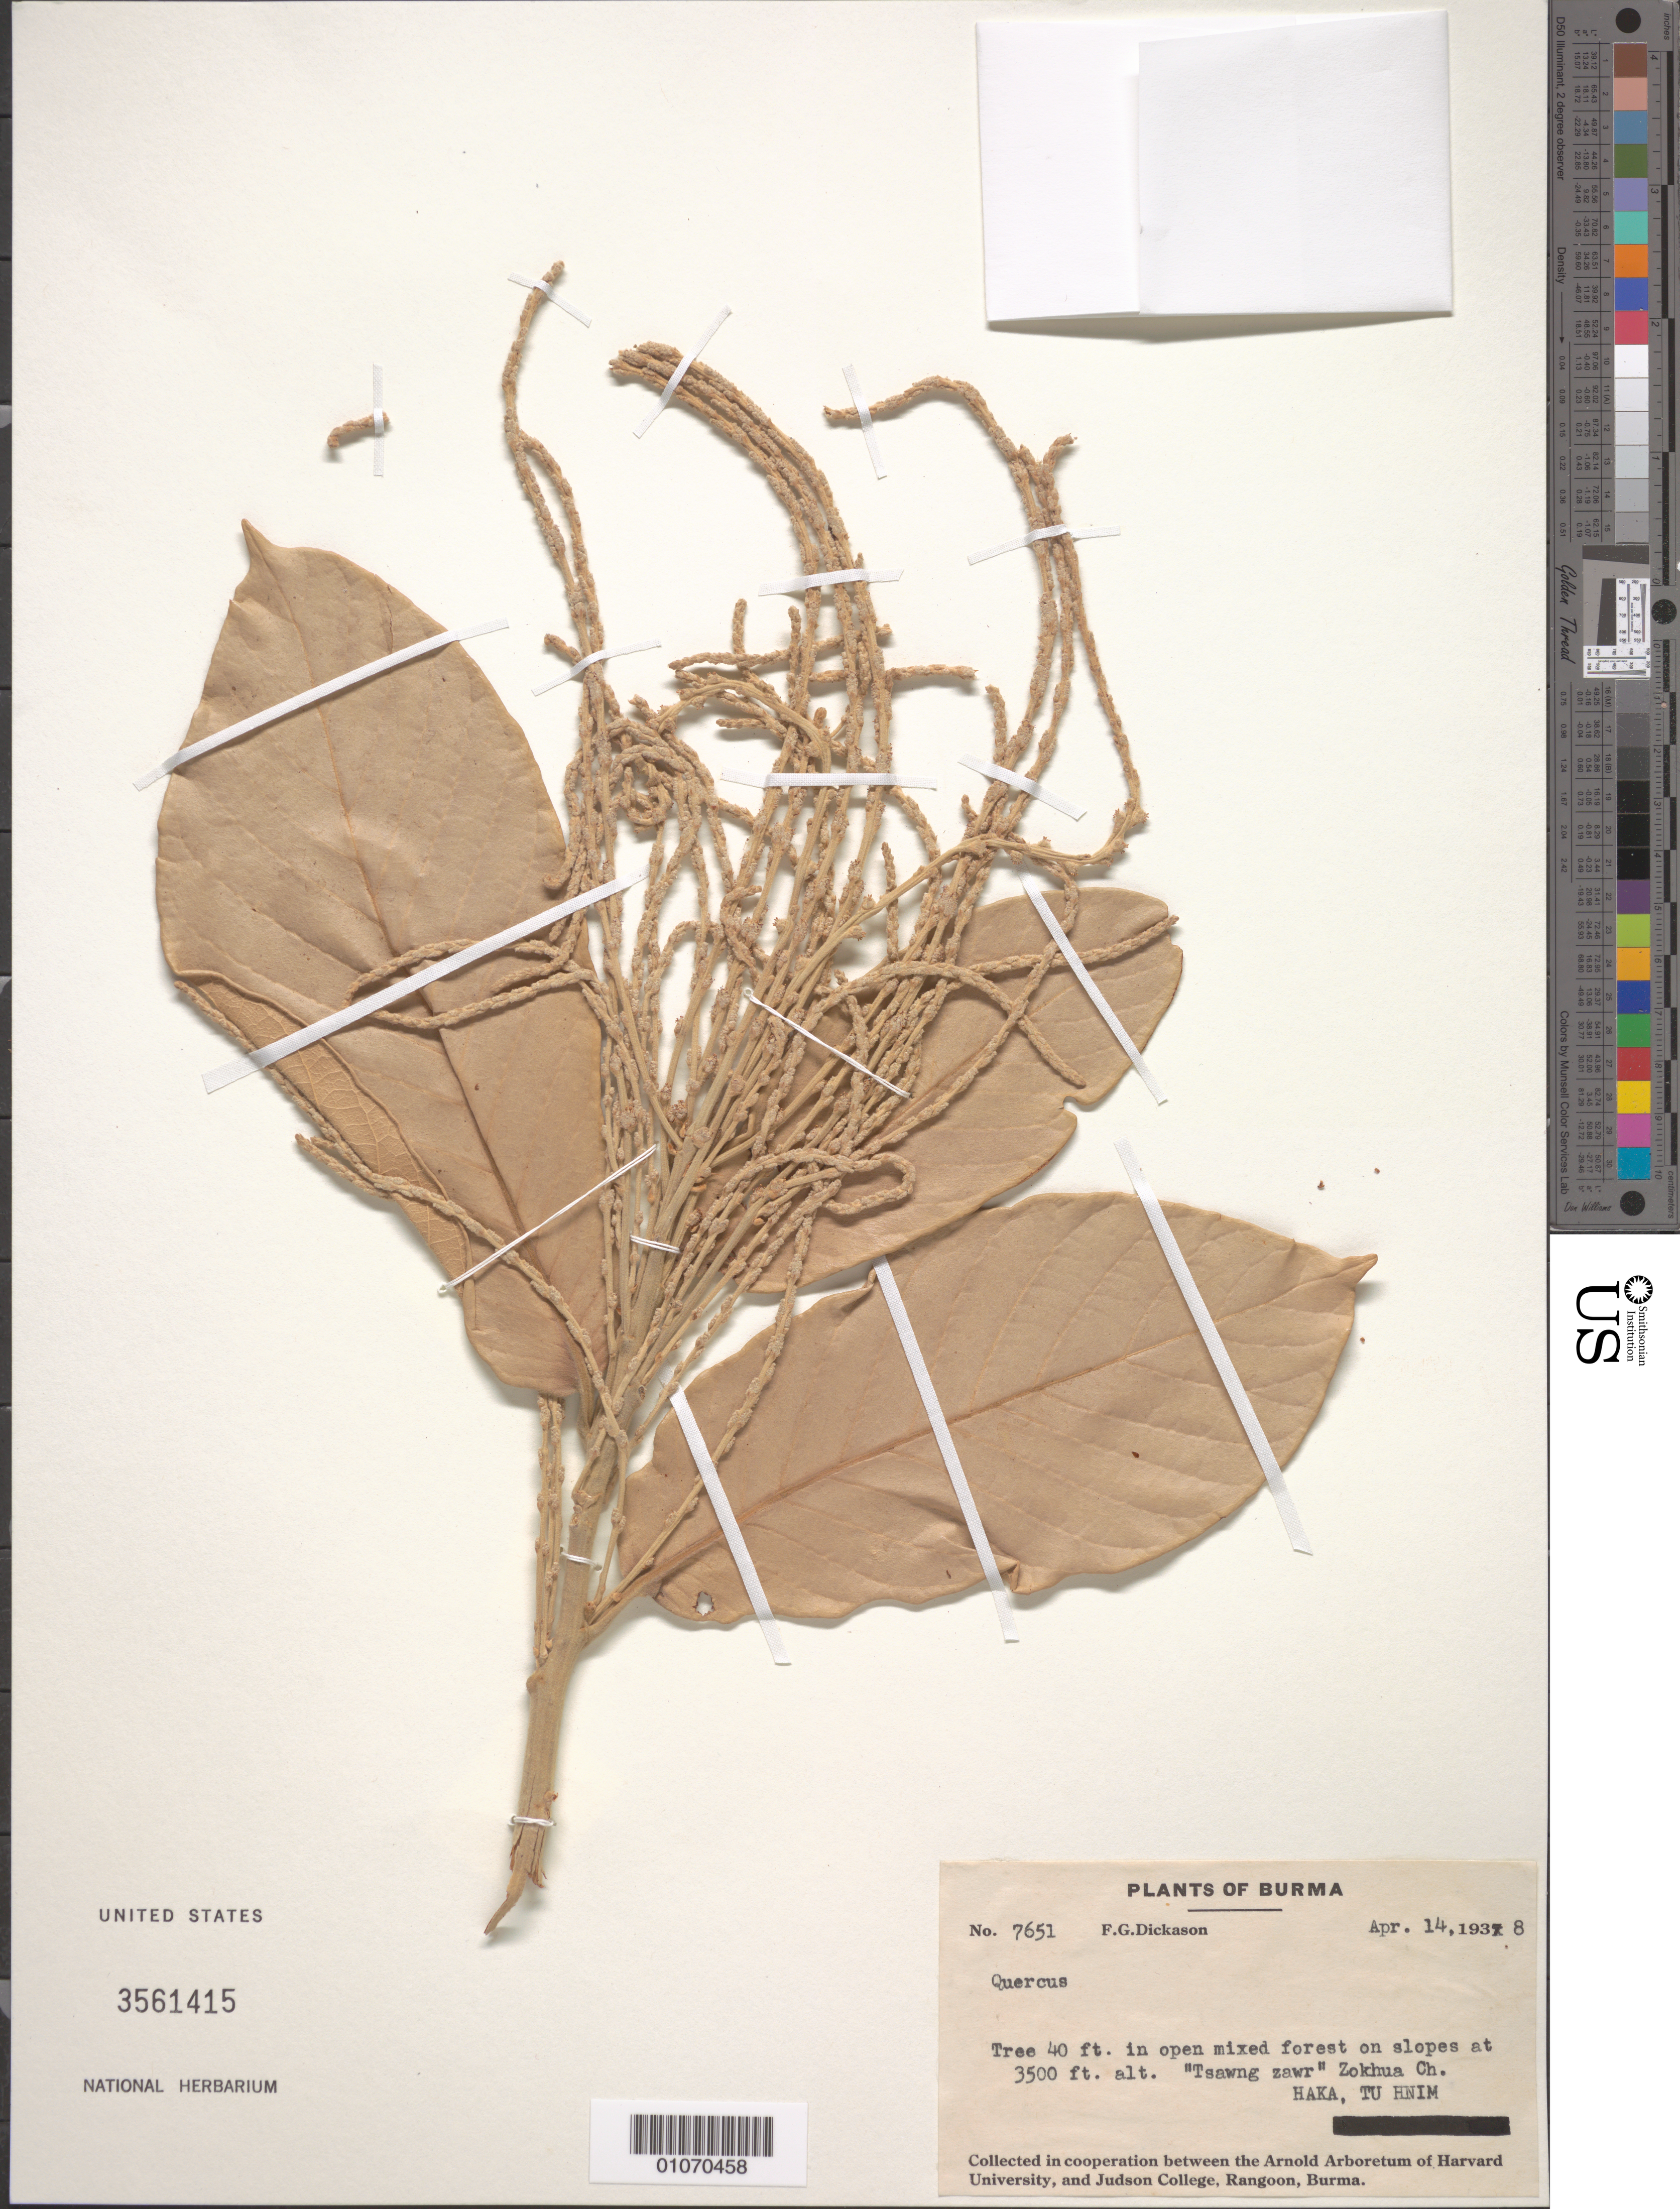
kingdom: Plantae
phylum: Tracheophyta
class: Magnoliopsida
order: Fagales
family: Fagaceae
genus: Quercus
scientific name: Quercus sp.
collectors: F. Dickason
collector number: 7651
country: Myanmar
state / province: Chin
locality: Zokhua, Haka, Tu Hnim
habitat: in open mixed forest on slopes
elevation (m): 1067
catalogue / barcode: US 3561415